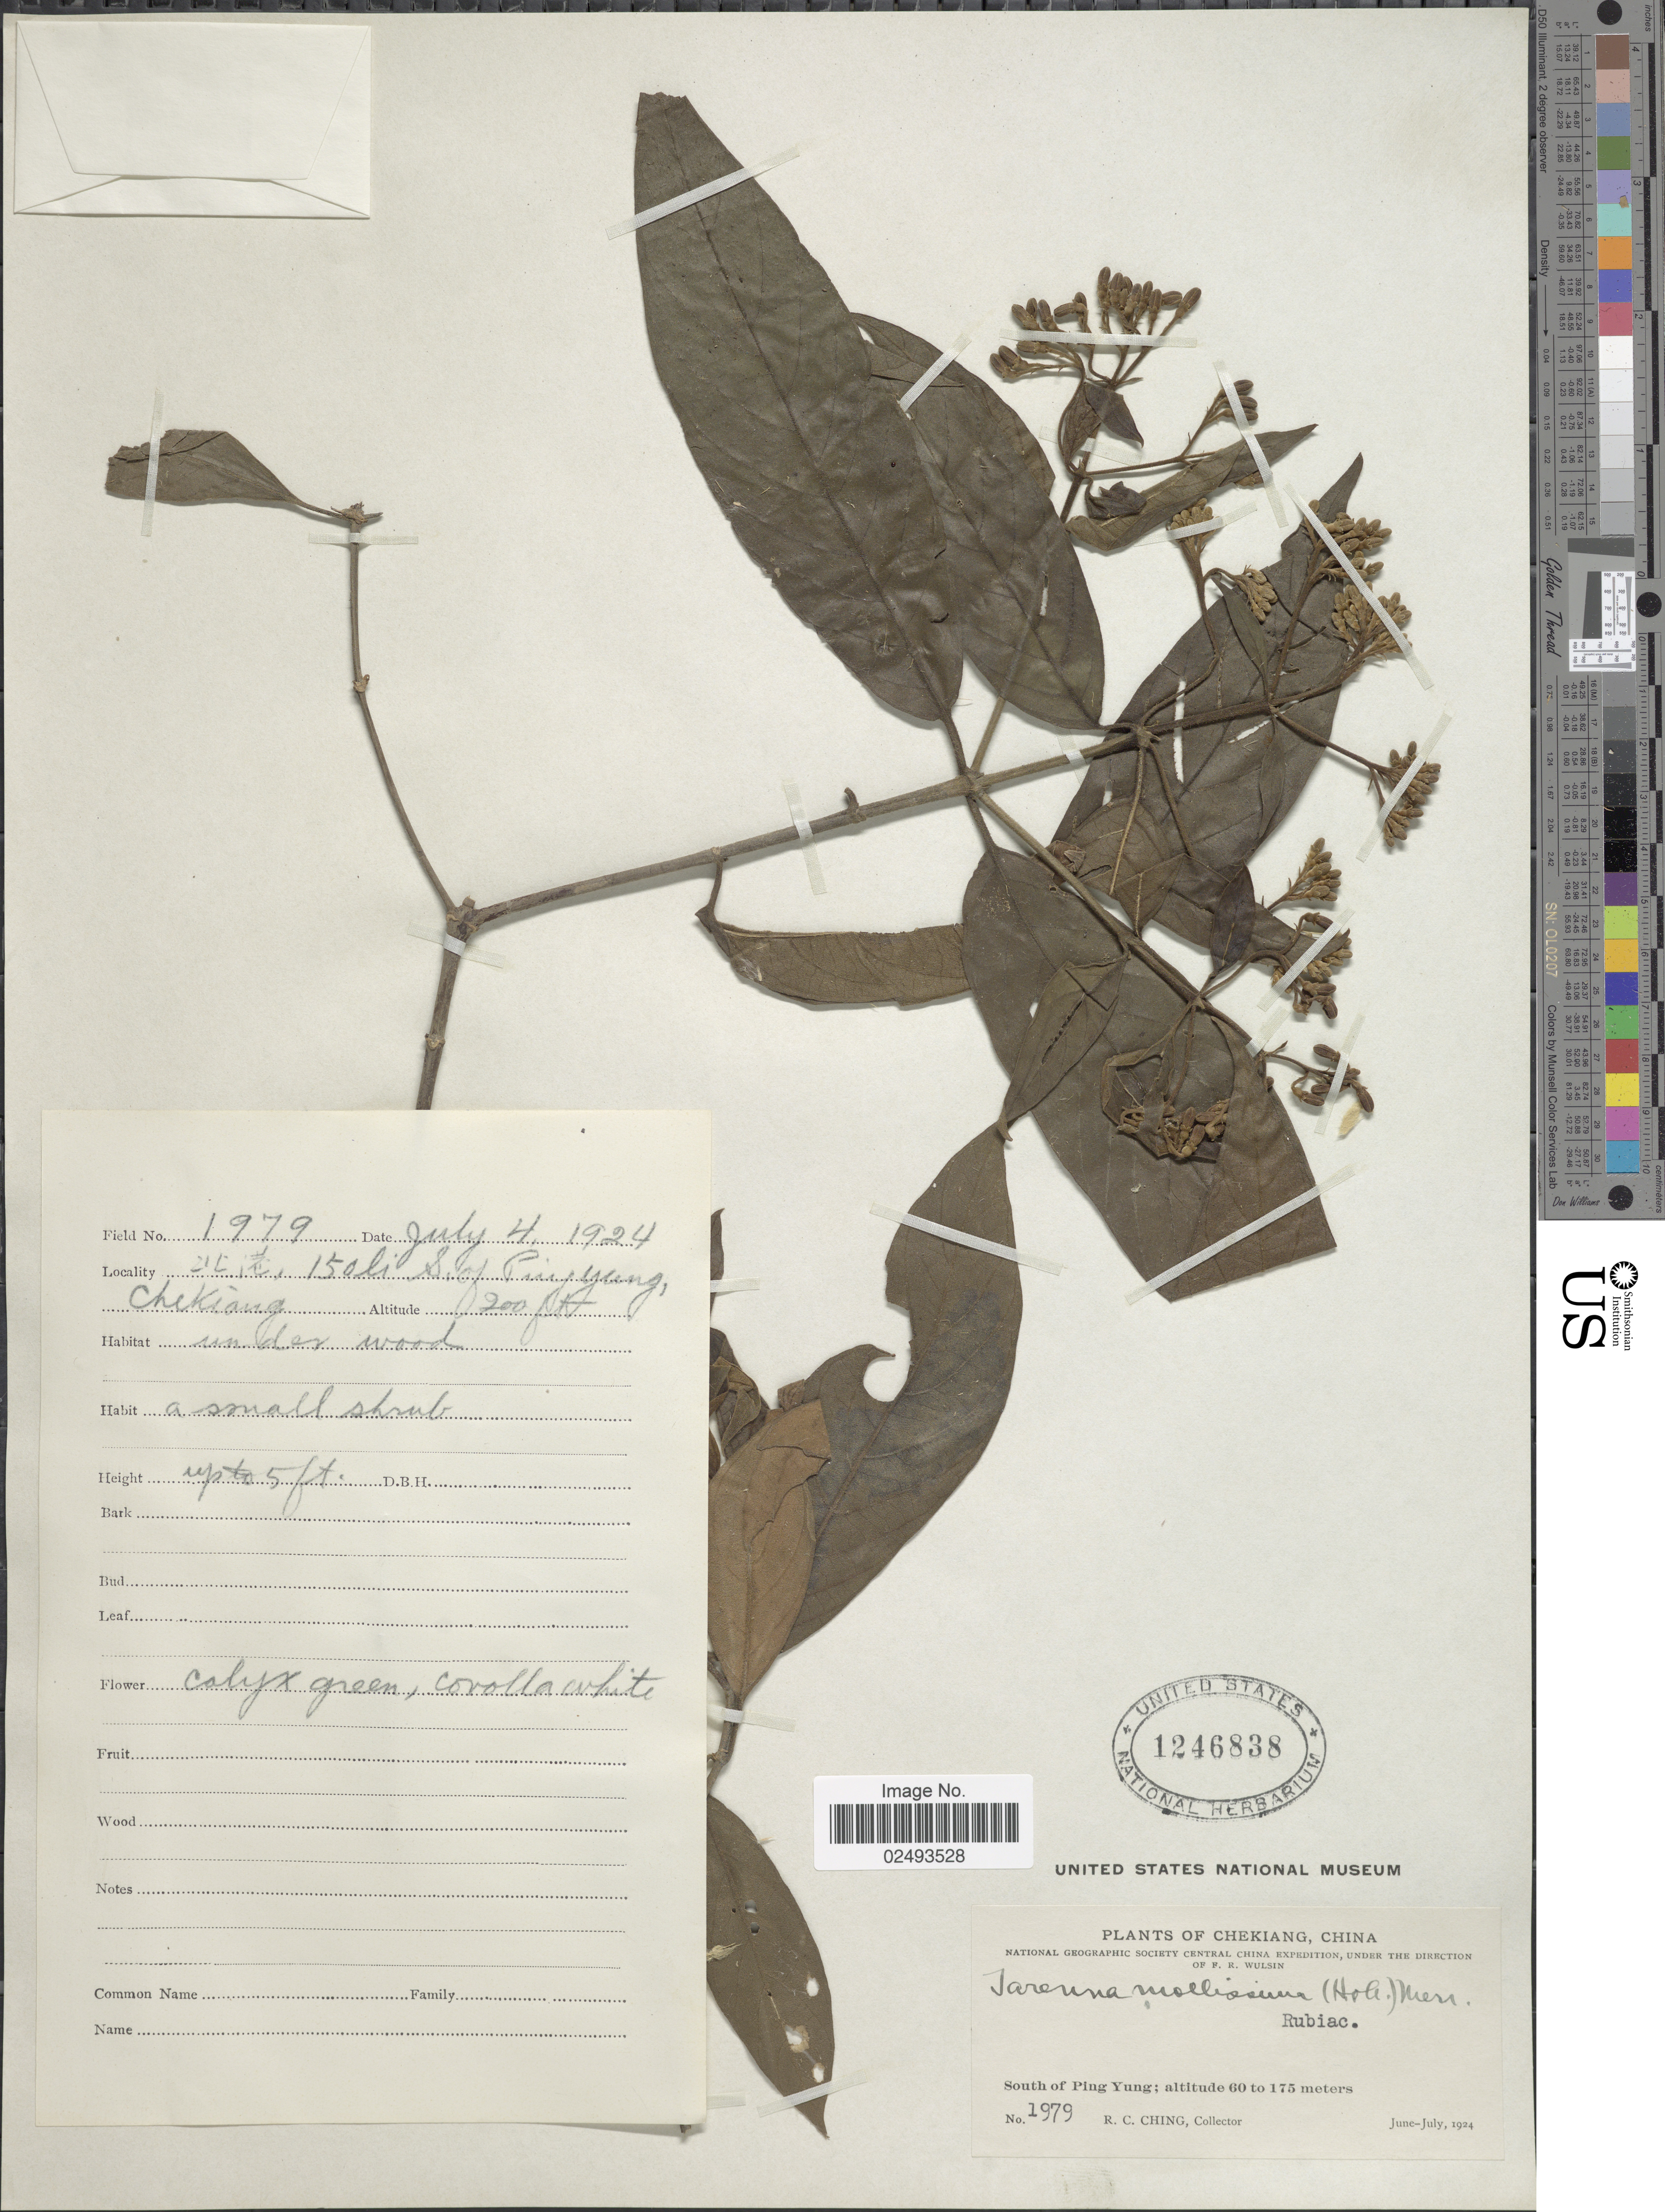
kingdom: Plantae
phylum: Tracheophyta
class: Magnoliopsida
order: Gentianales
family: Rubiaceae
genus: Tarenna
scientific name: Tarenna mollissima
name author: (Hook. & Arn.) B.L. Rob.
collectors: R. C. Ching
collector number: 1979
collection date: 1924-06/1924-07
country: China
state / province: Zhejiang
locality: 150 li. south of Ping Yung, Central China.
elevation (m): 61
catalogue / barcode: US 1246838